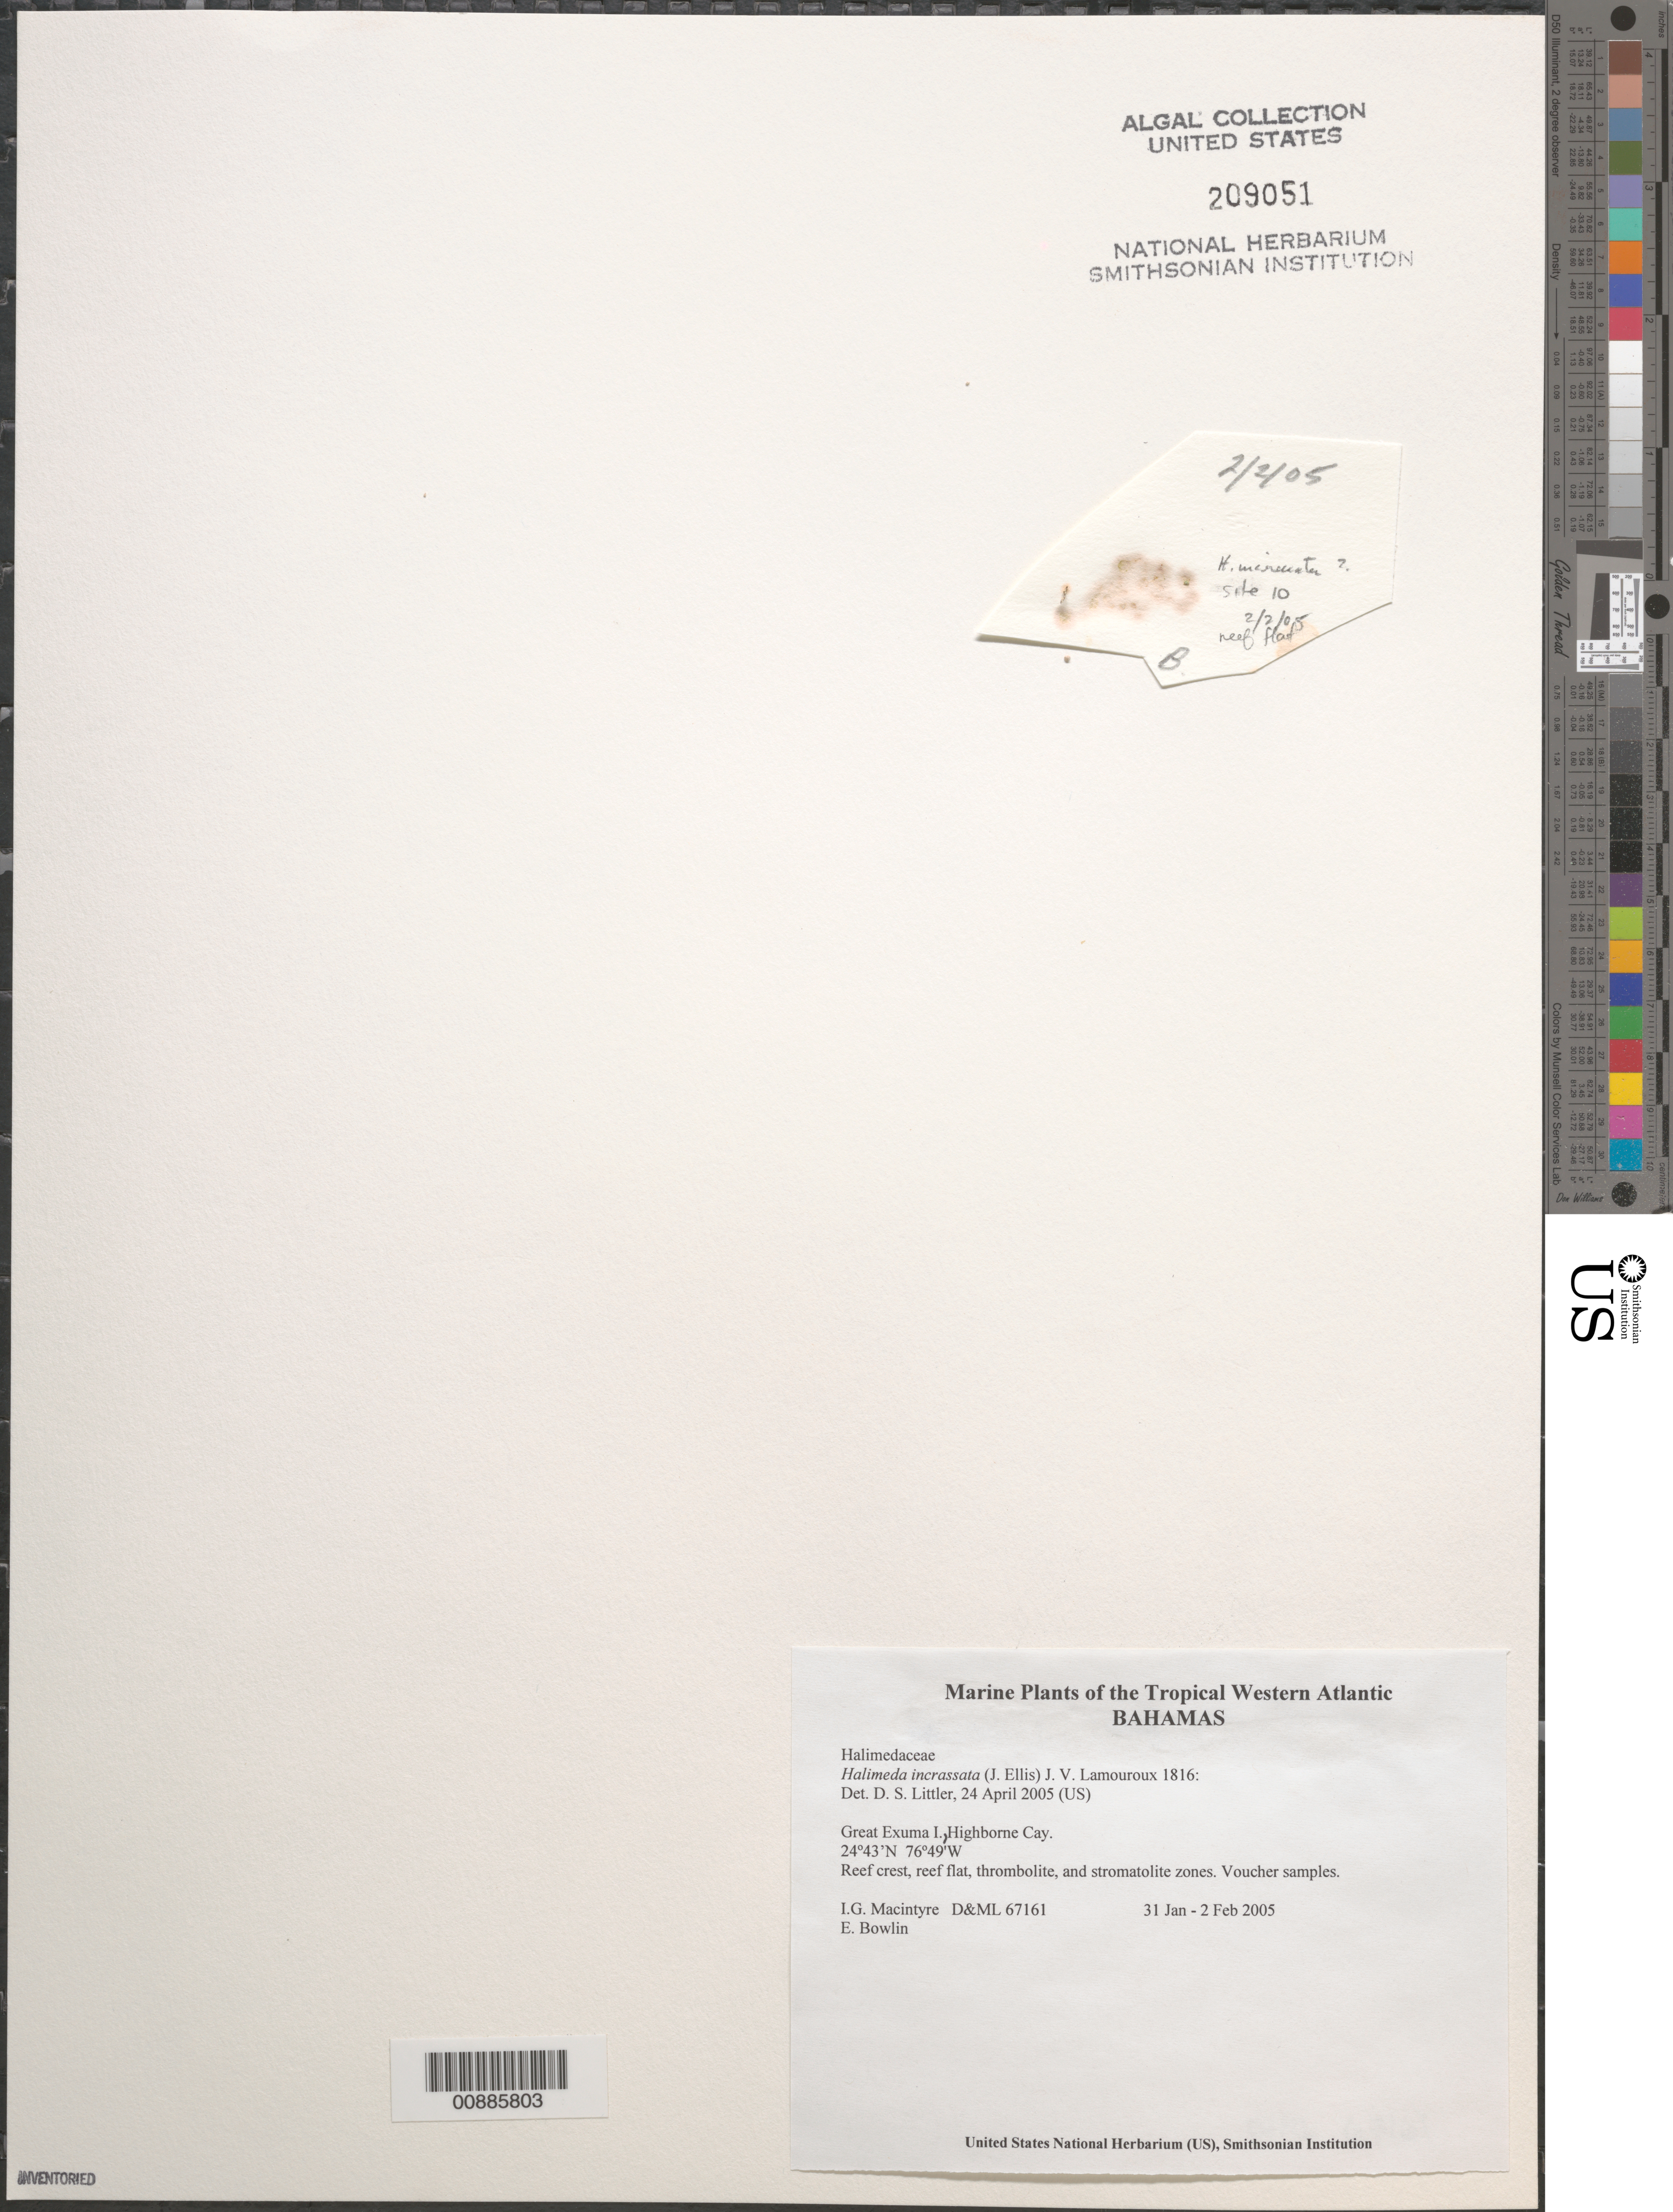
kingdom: Plantae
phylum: Chlorophyta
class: Ulvophyceae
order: Bryopsidales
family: Halimedaceae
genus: Halimeda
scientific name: Halimeda incrassata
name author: (J. Ellis) J.V.Lamouroux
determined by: Littler, D. S.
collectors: I. Macintyre & E. Bowlin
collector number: D&ML 67161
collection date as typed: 31 Jan 2005 to 02 Feb 2005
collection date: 2005-01-31/2005-02-02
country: Bahamas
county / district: Exuma District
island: Great Exuma Island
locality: Highborne Cay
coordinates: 24 43' N, 76 49' W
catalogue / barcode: US 209051